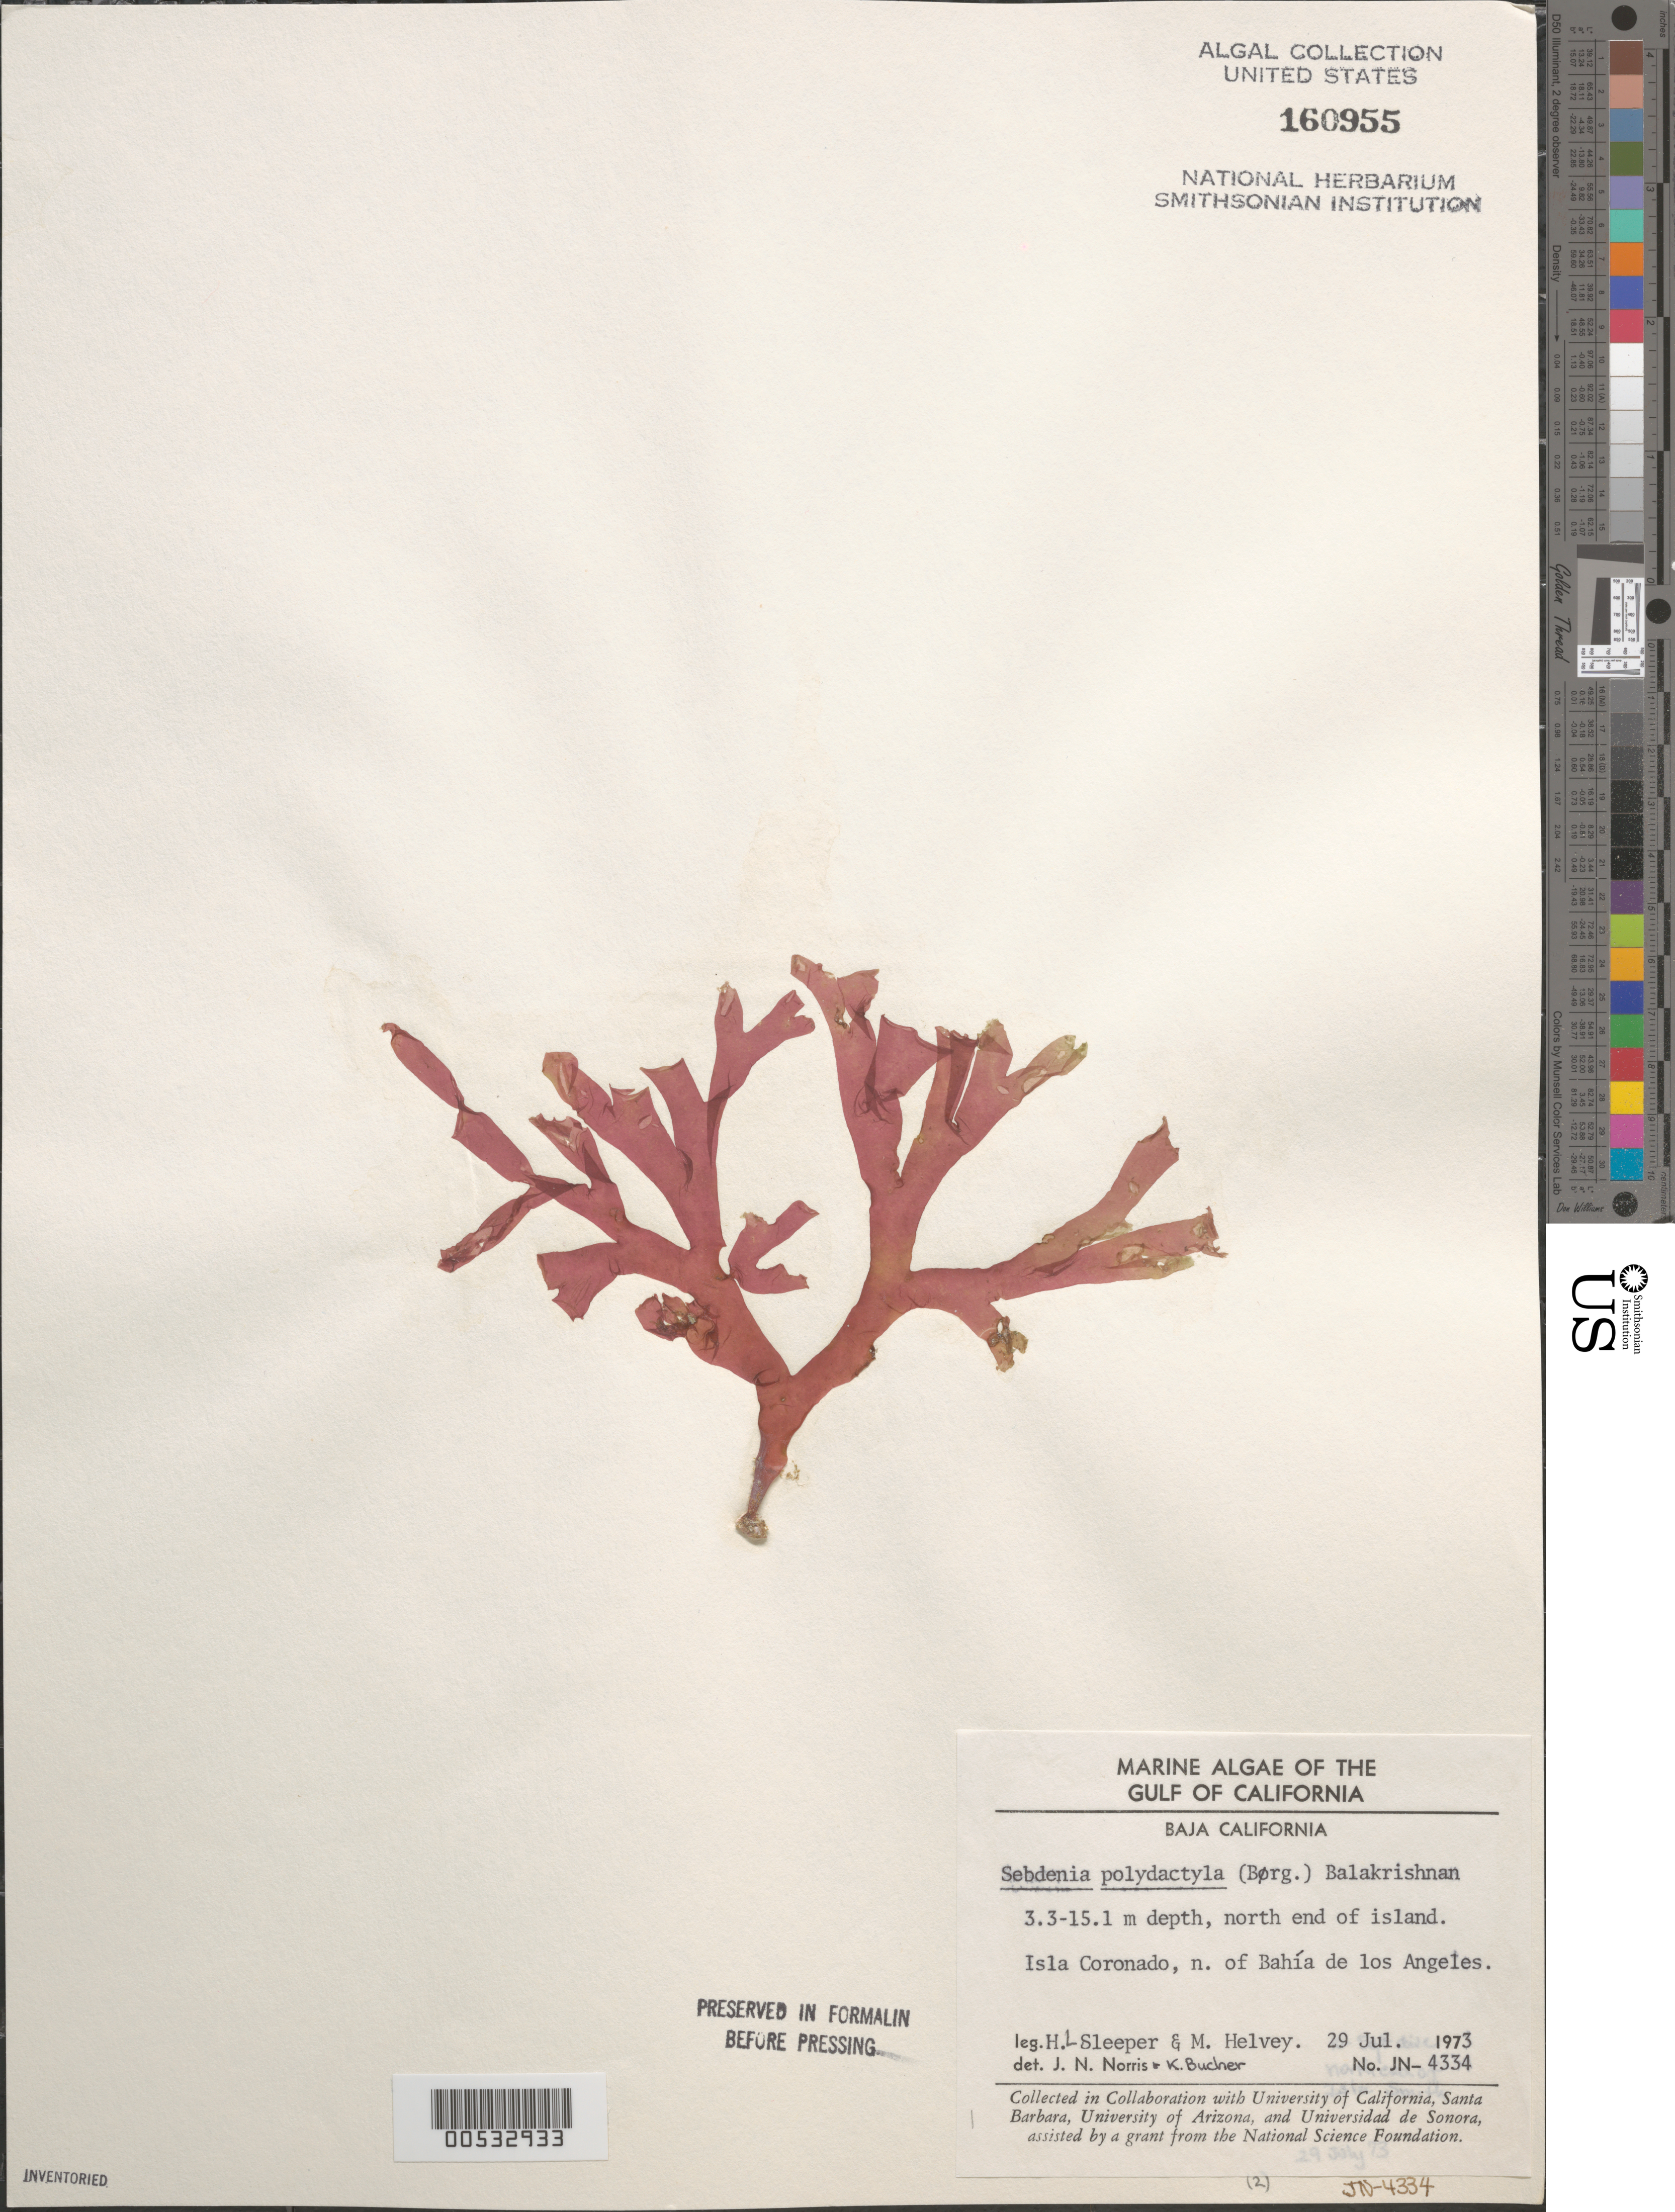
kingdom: Plantae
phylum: Rhodophyta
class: Florideophyceae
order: Sebdeniales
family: Sebdeniaceae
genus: Sebdenia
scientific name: Sebdenia polydactyla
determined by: Norris, J. N.; Bucher, K. E.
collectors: H. Sleeper & M. Helvey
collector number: JN-4334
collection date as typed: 29 Jul 1973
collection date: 1973-07-29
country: Mexico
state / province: Baja California Norte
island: Isla Coronado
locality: North of Bahia de los Angeles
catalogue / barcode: US 160955